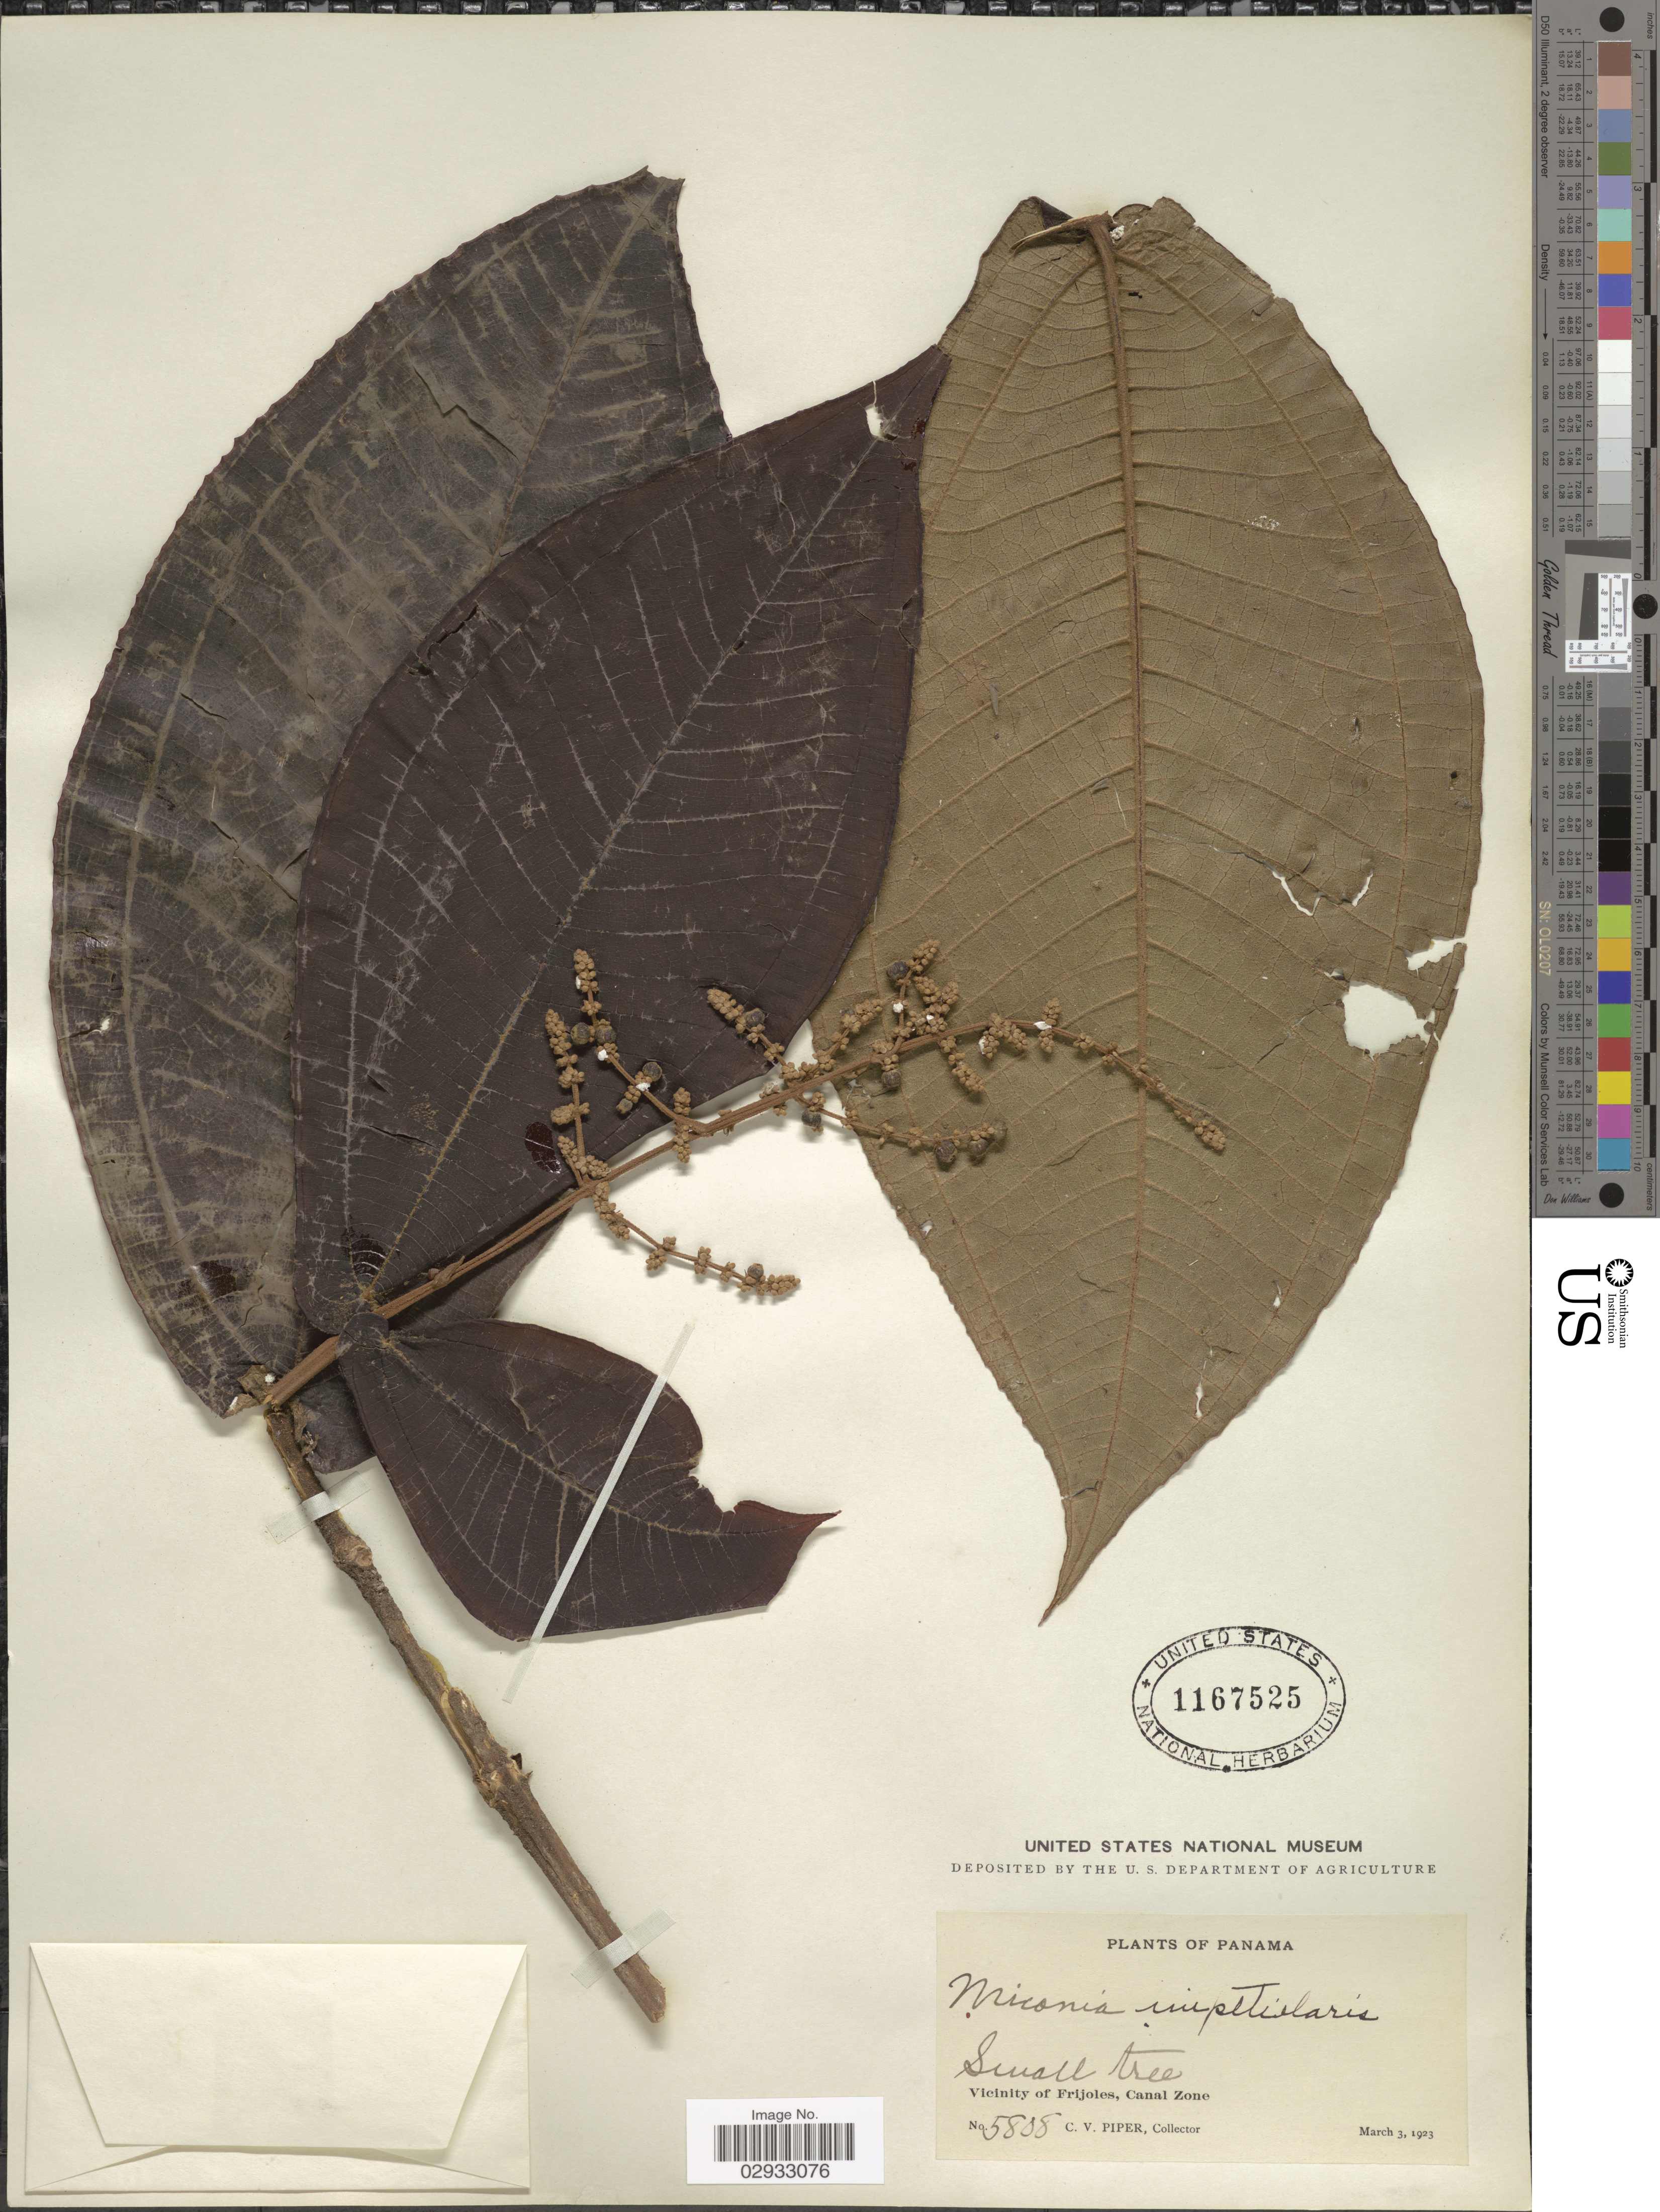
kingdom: Plantae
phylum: Tracheophyta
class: Magnoliopsida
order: Myrtales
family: Melastomataceae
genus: Miconia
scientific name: Miconia impetiolaris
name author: (Sw.) D. Don ex DC.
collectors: C. V. Piper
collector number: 5888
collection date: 1923-03-03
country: Panama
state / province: Colón / Panamá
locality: Vicinity of Frijoles, Canal Zone.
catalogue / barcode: US 1167525